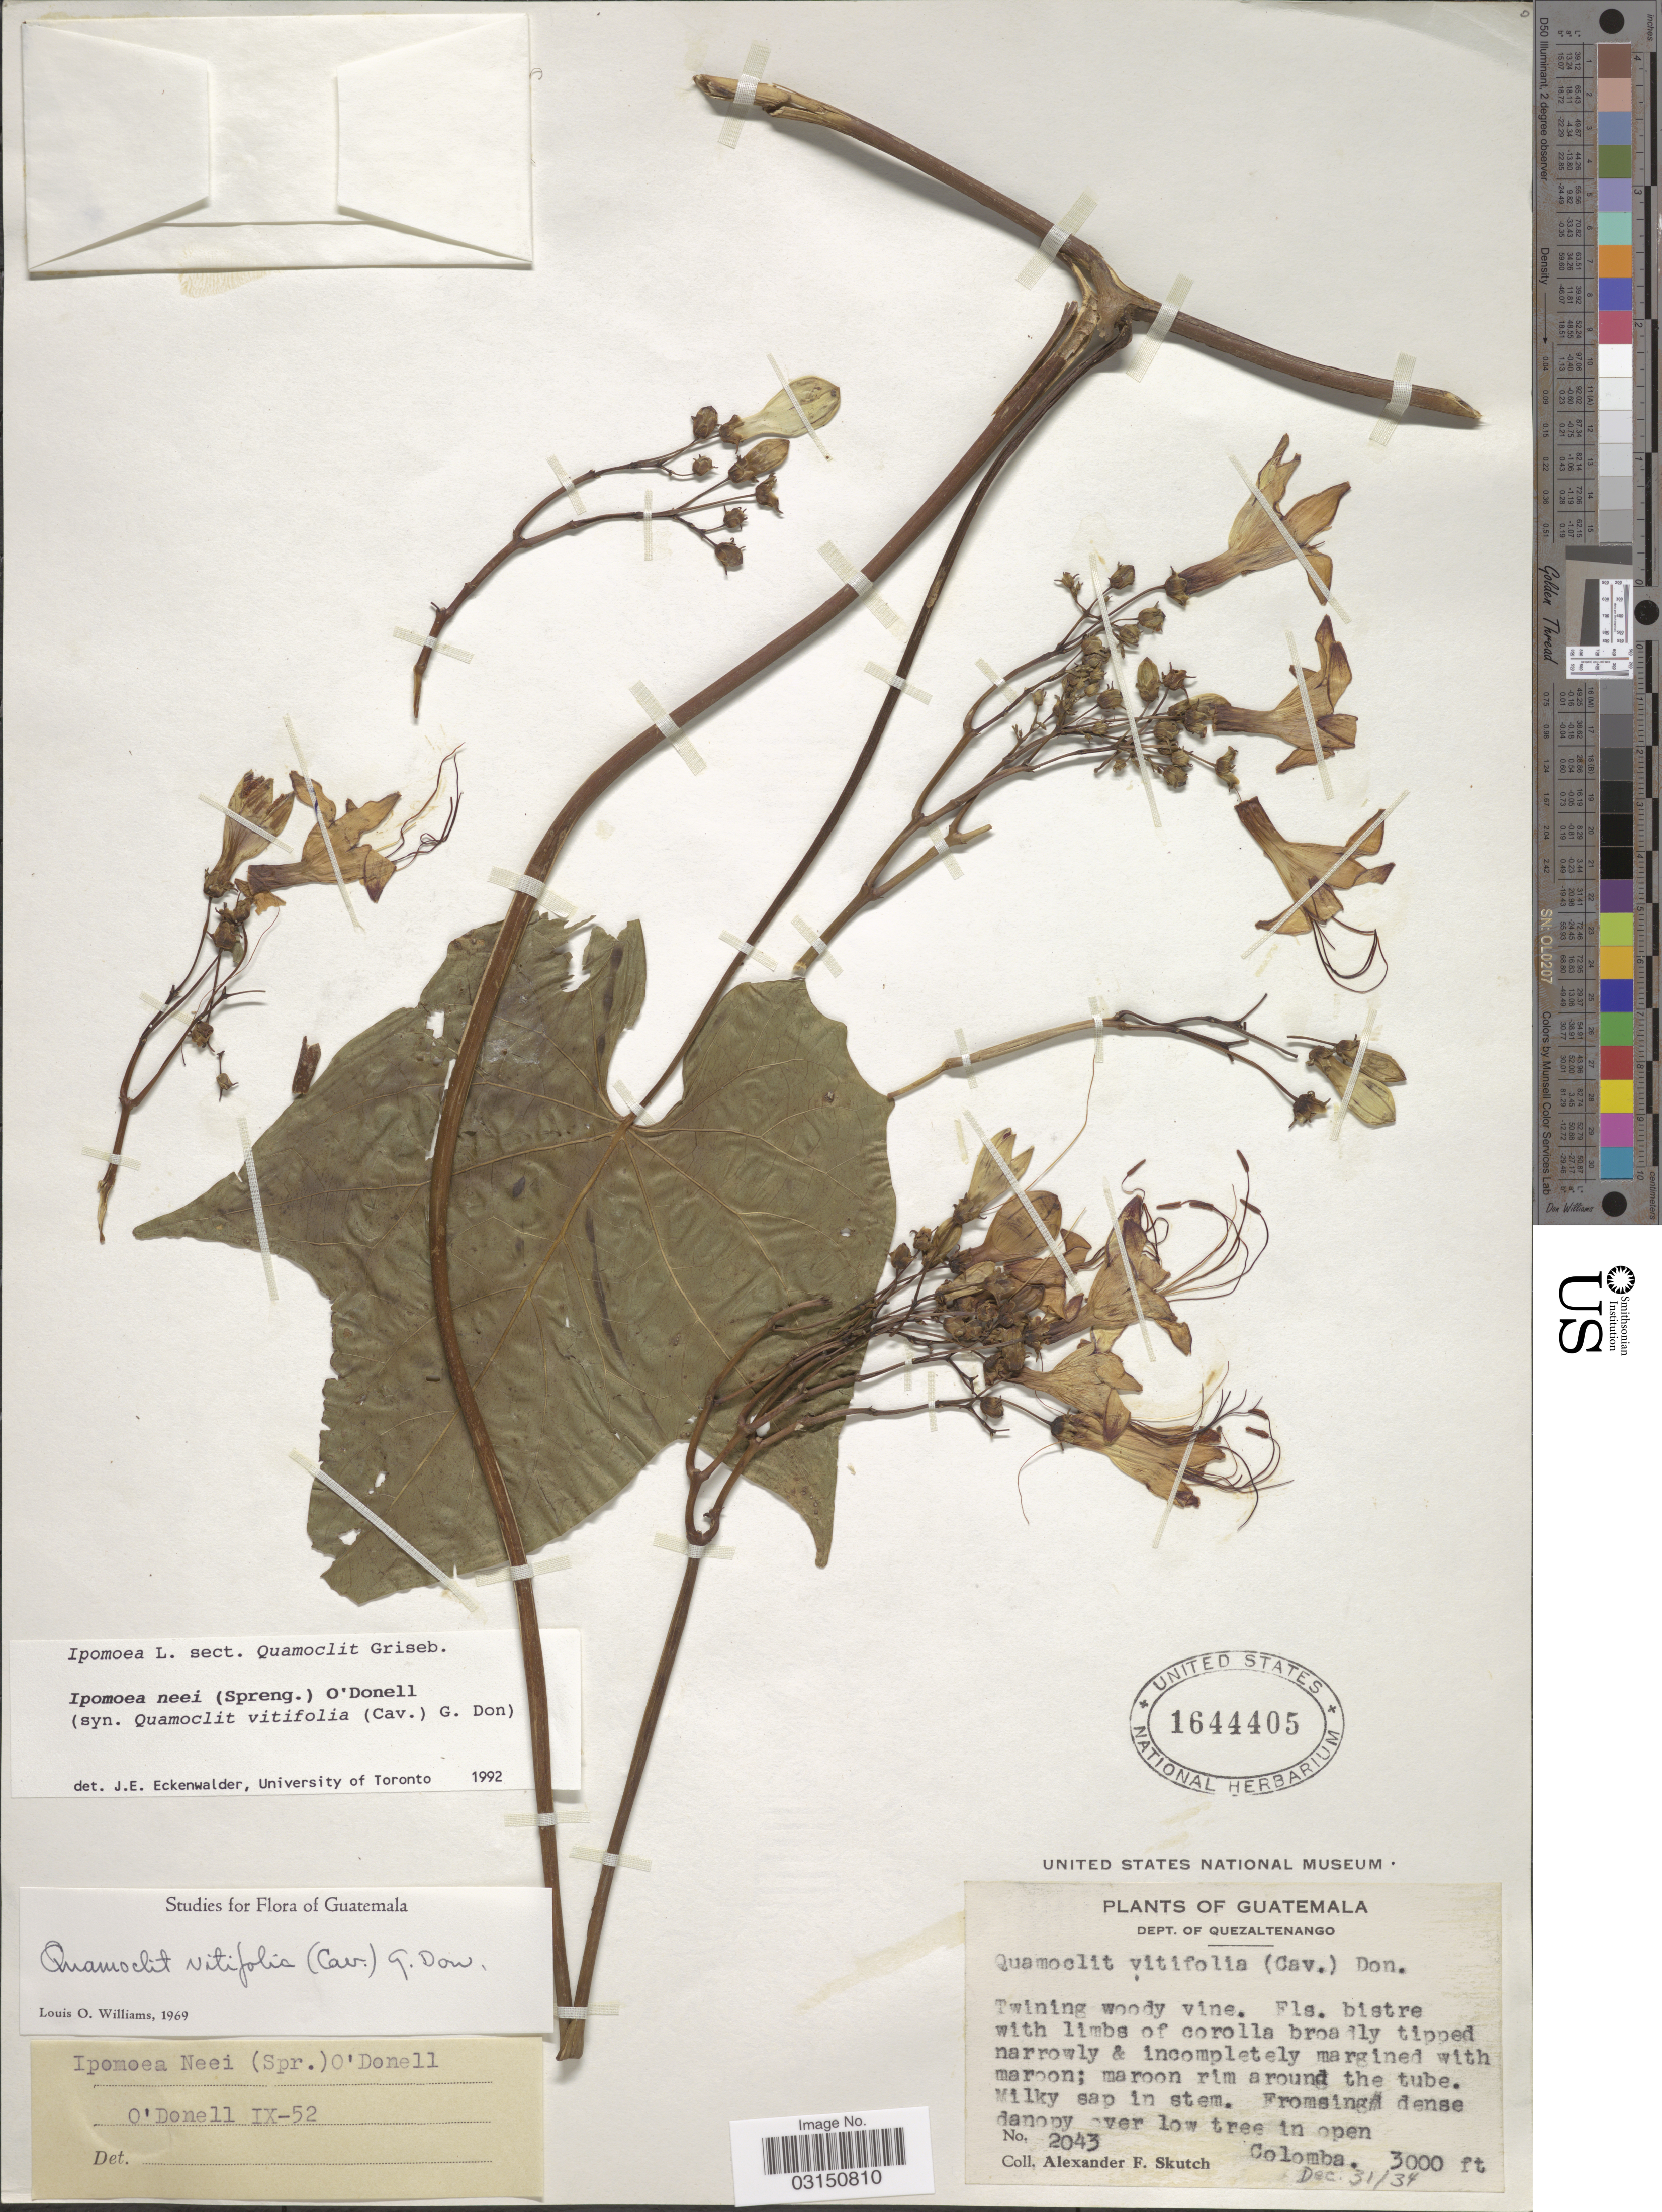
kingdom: Plantae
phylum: Tracheophyta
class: Magnoliopsida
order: Solanales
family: Convolvulaceae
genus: Ipomoea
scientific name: Ipomoea neei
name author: (Spreng.) O'Donell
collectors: A. F. Skutch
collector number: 2043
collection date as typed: Transcribed d/m/y: 31/12/34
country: Guatemala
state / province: Quetzaltenango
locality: Dept. of Quezaltenango. Colomba.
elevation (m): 914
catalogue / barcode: US 1644405